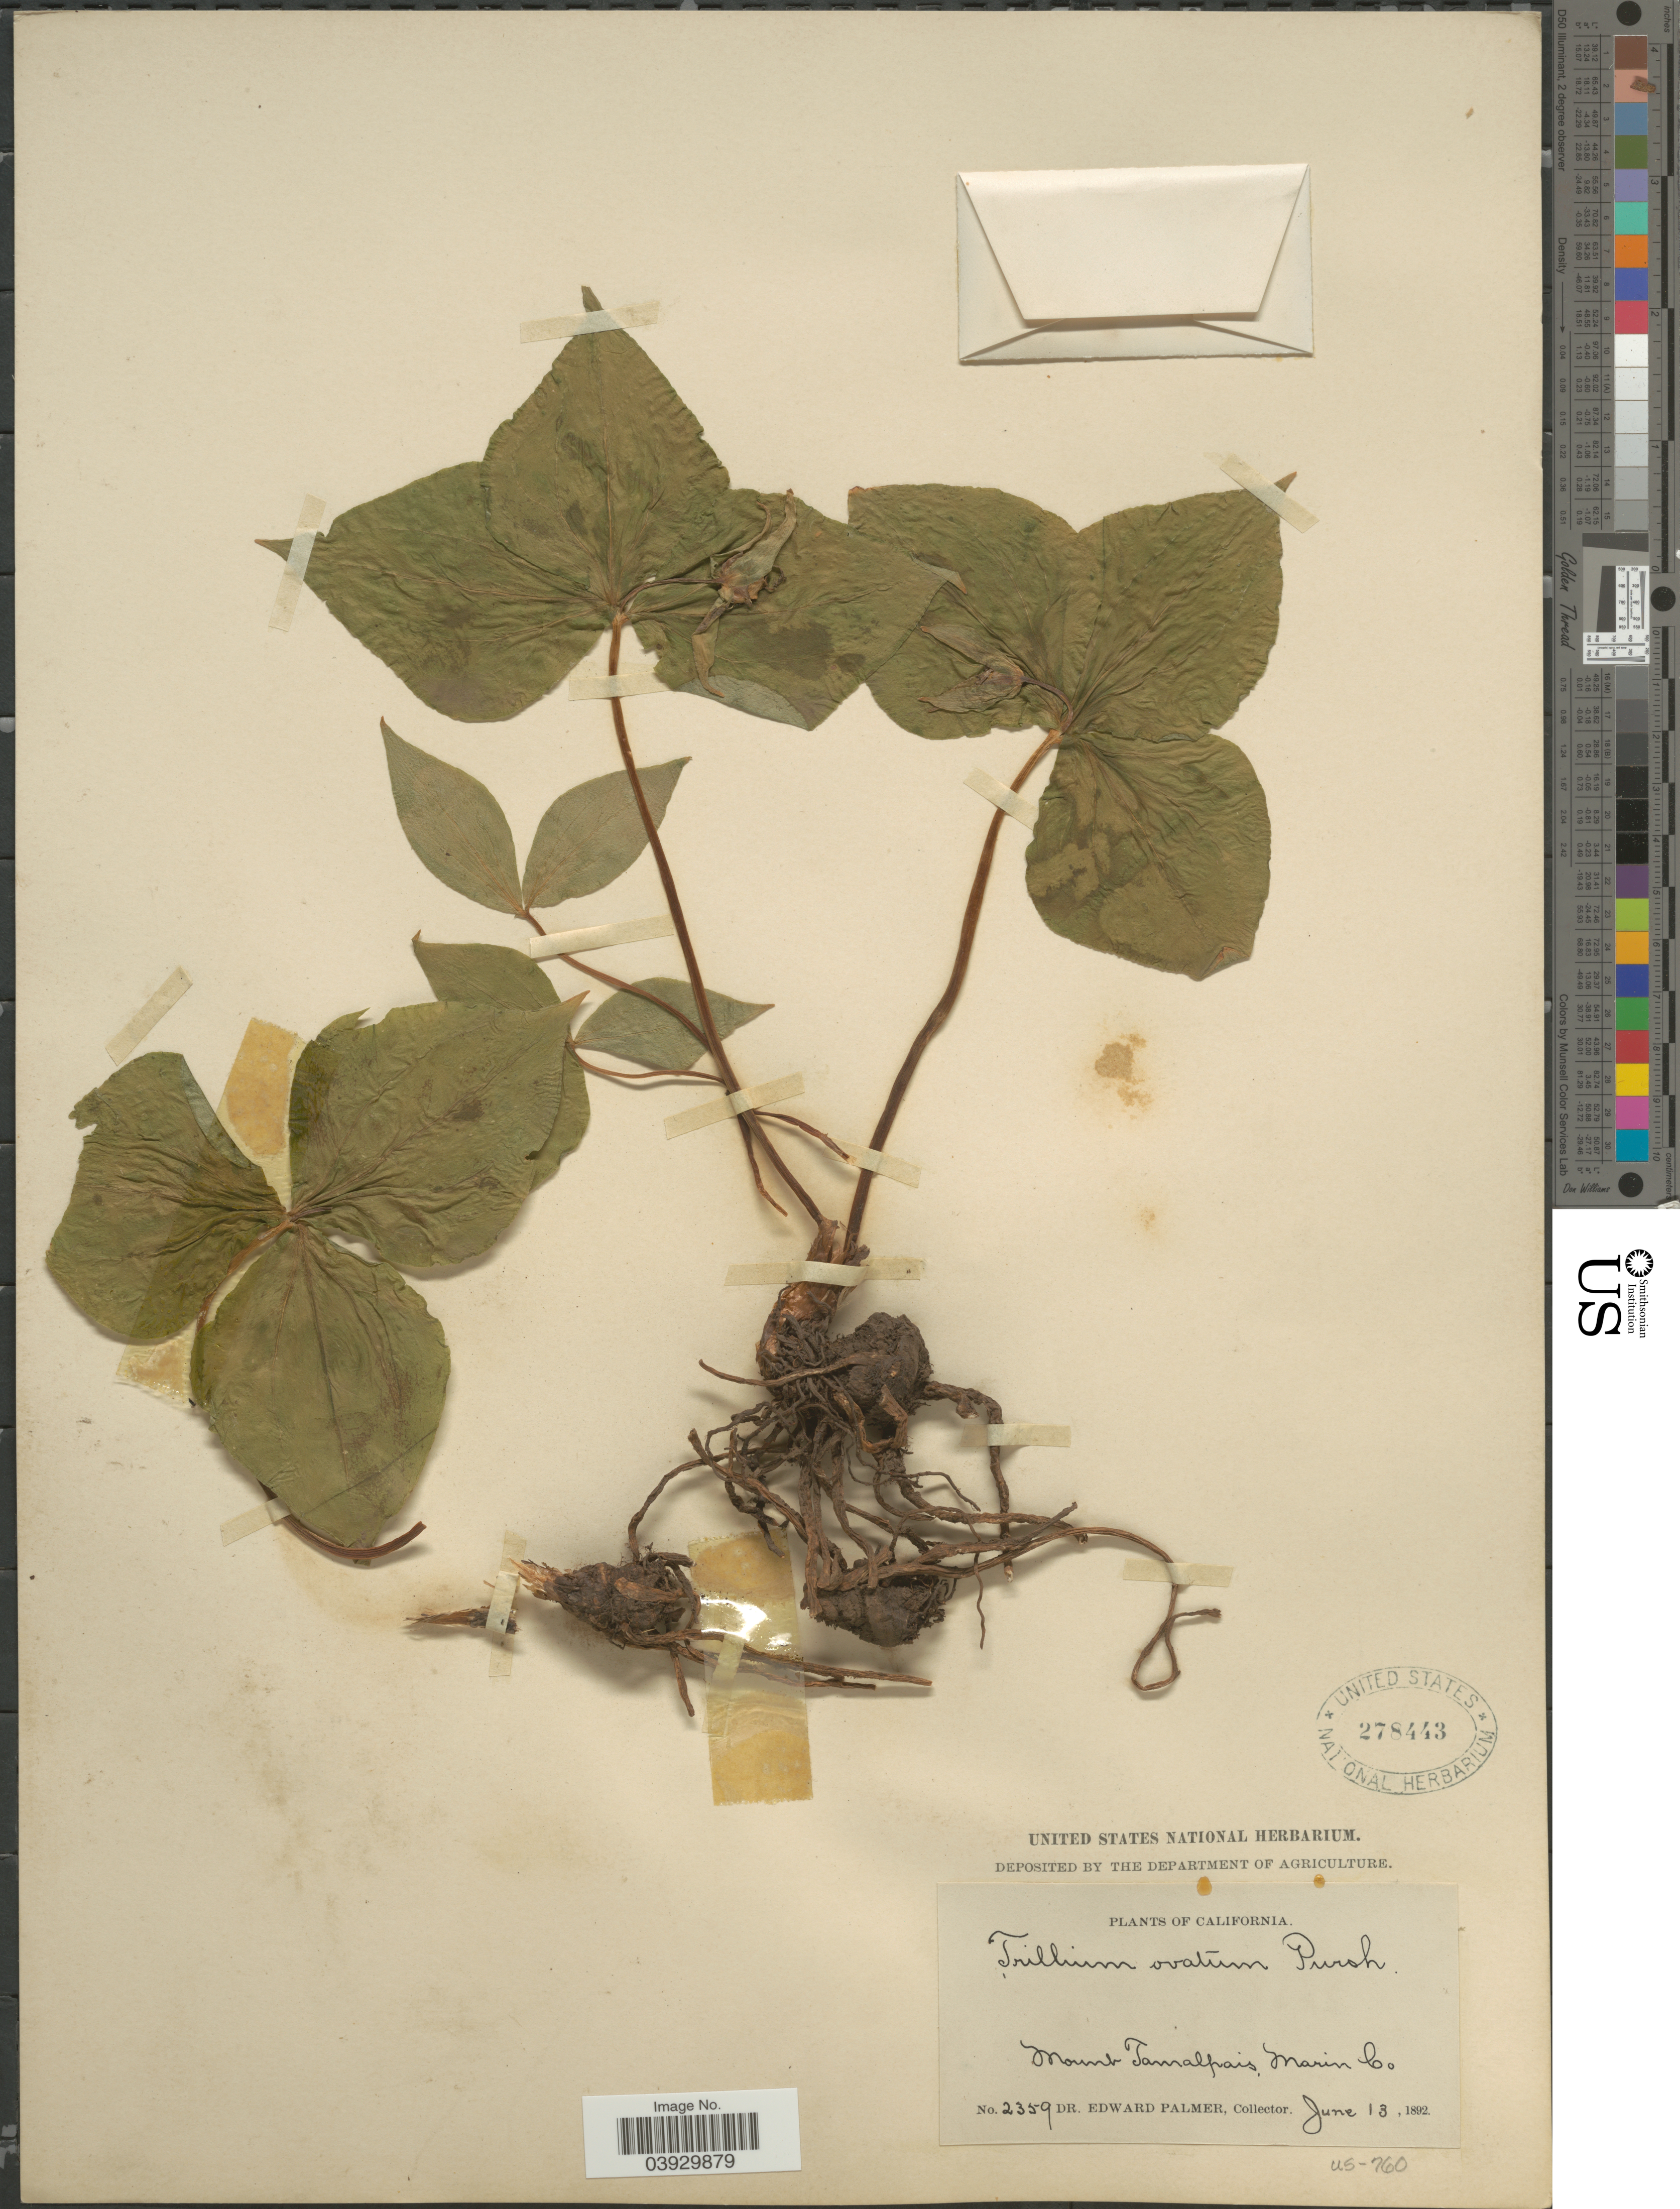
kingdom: Plantae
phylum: Tracheophyta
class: Liliopsida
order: Liliales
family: Melanthiaceae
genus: Trillium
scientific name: Trillium ovatum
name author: Pursh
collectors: E. Palmer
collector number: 2359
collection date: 1892-06-13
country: United States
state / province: California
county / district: Marin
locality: Mount Tamalpais, Marin Co.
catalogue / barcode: US 278443